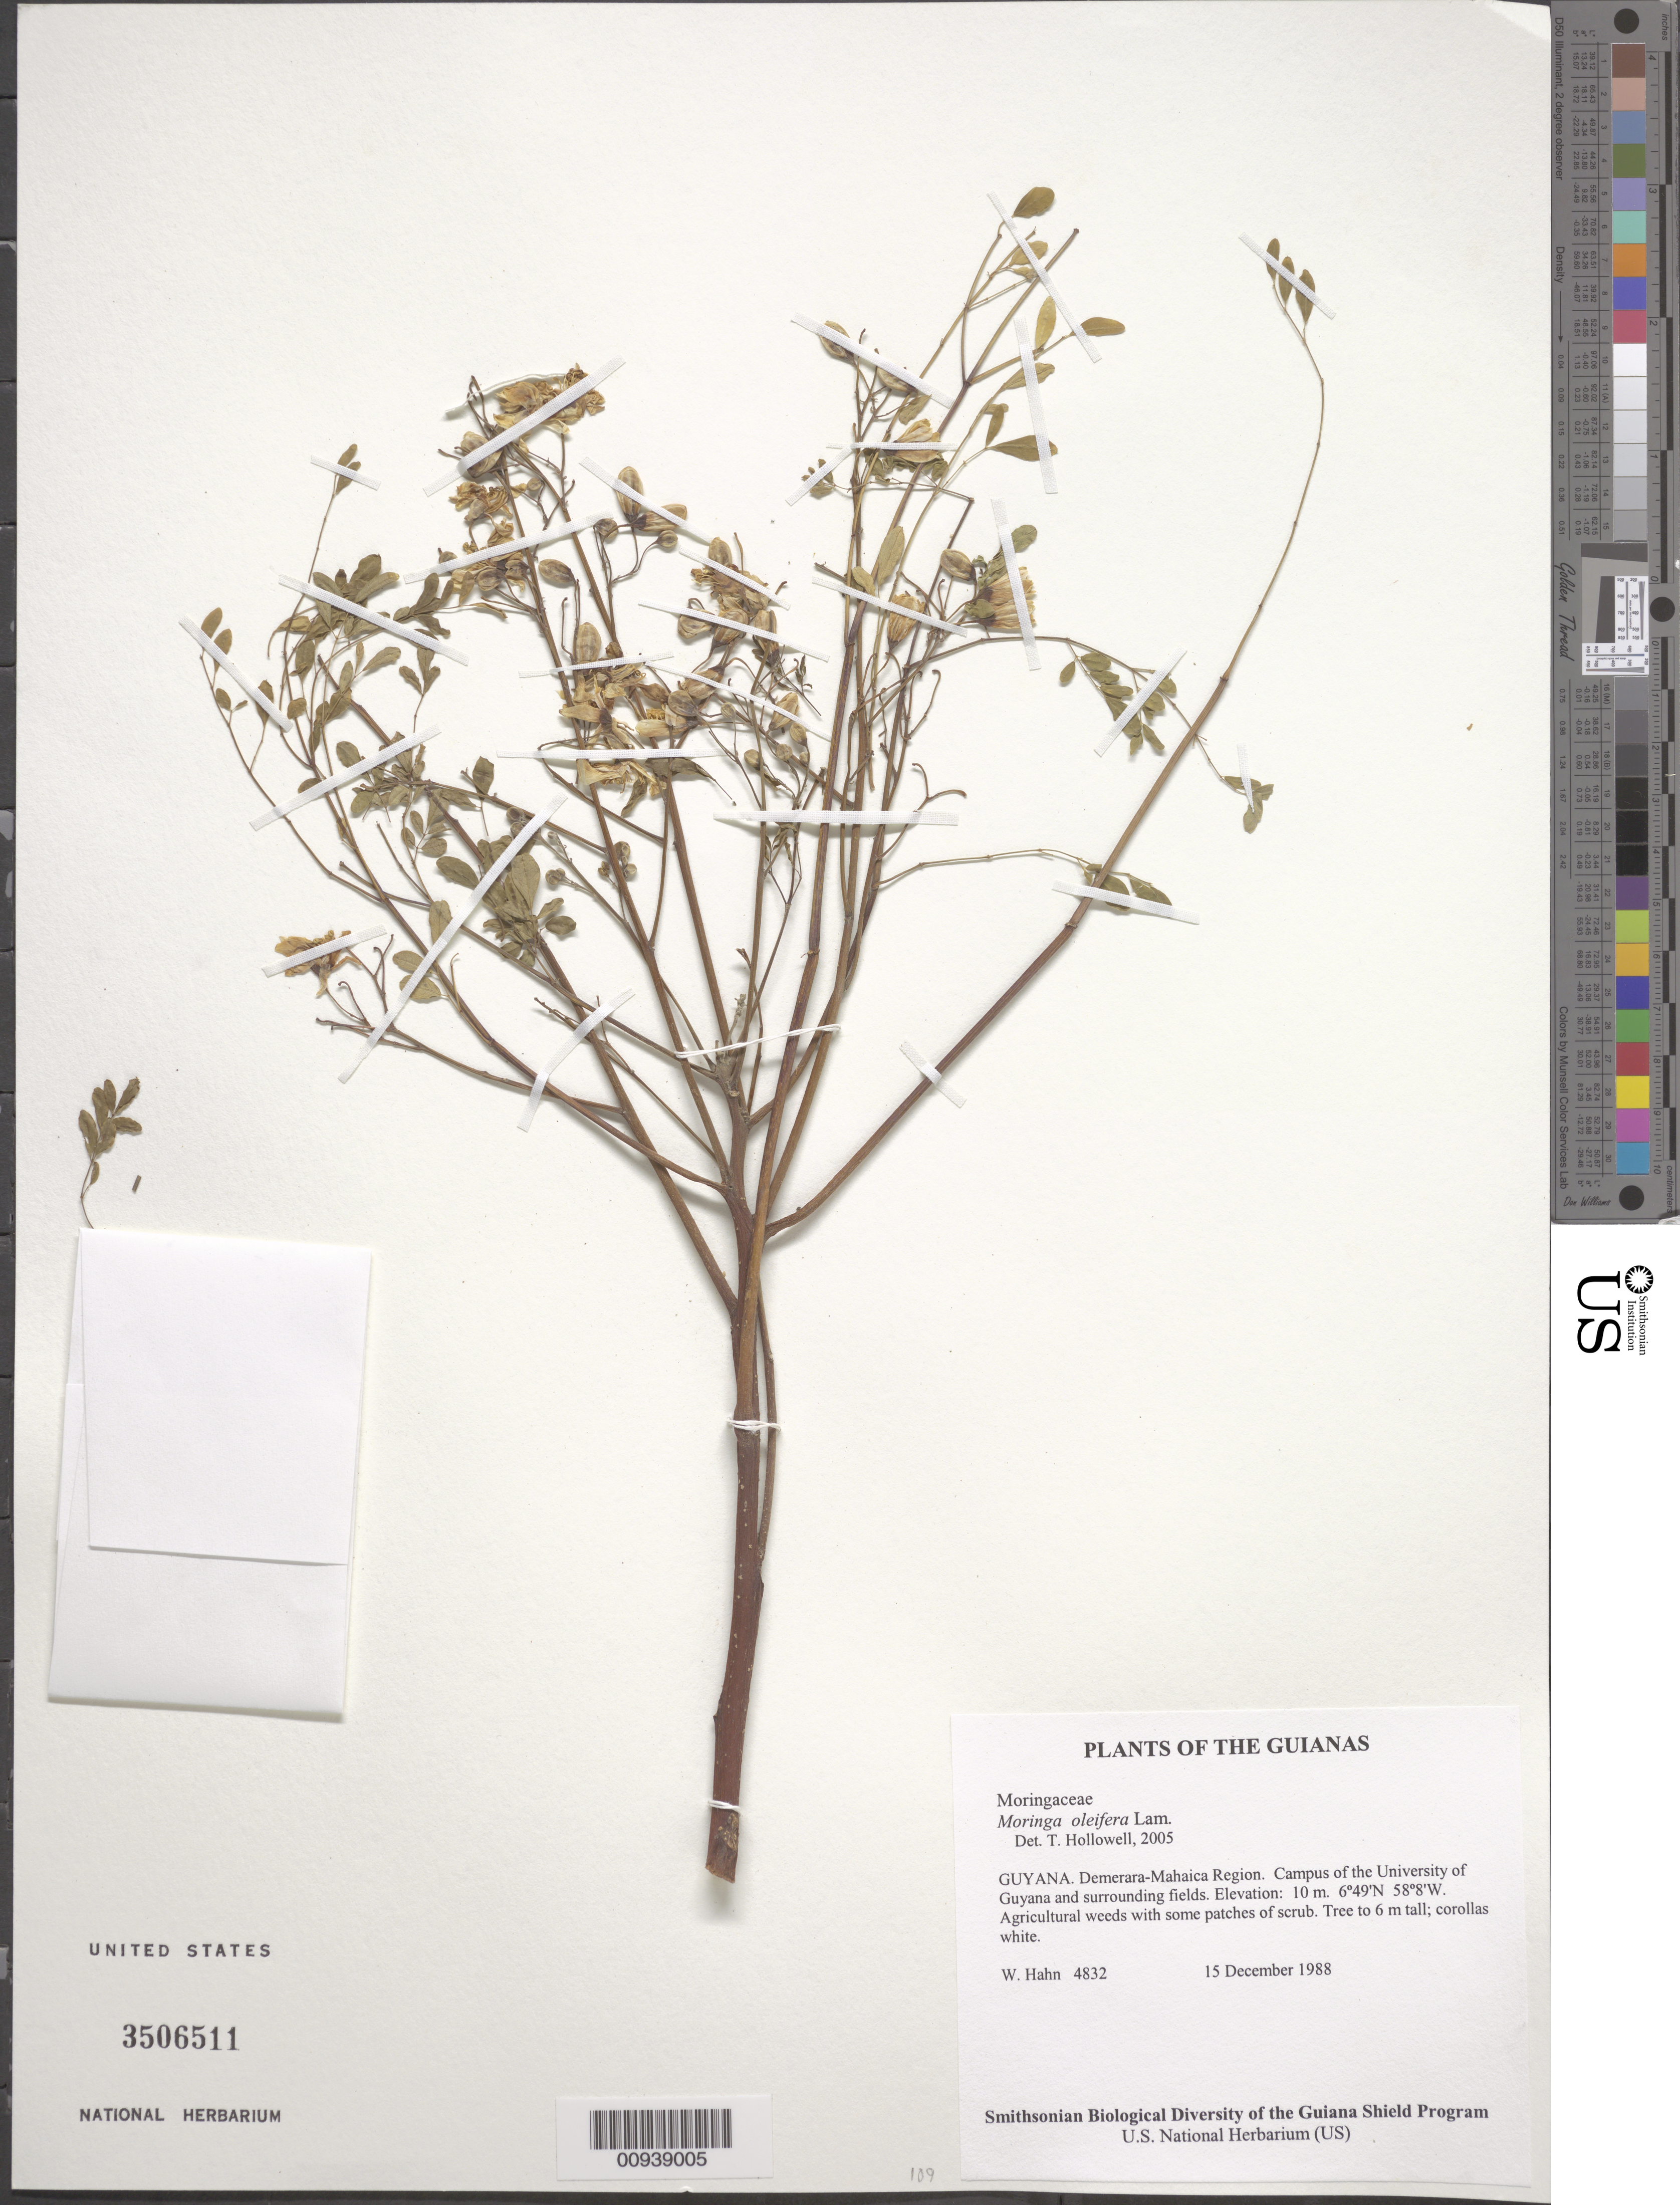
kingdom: Plantae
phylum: Tracheophyta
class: Magnoliopsida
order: Brassicales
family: Moringaceae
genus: Moringa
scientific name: Moringa oleifera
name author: Lam.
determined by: Hollowell, T. H., (BOT), Smithsonian Institution - National Museum of Natural History (UNITED STATES)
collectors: W. Hahn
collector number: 4832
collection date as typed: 15 December 1988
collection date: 1988-12-15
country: Guyana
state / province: Demerara-Mahaica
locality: Campus of the University of Guyana and surrounding fields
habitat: Agricultural weeds with some patches of scrub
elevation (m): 10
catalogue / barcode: US 3506511